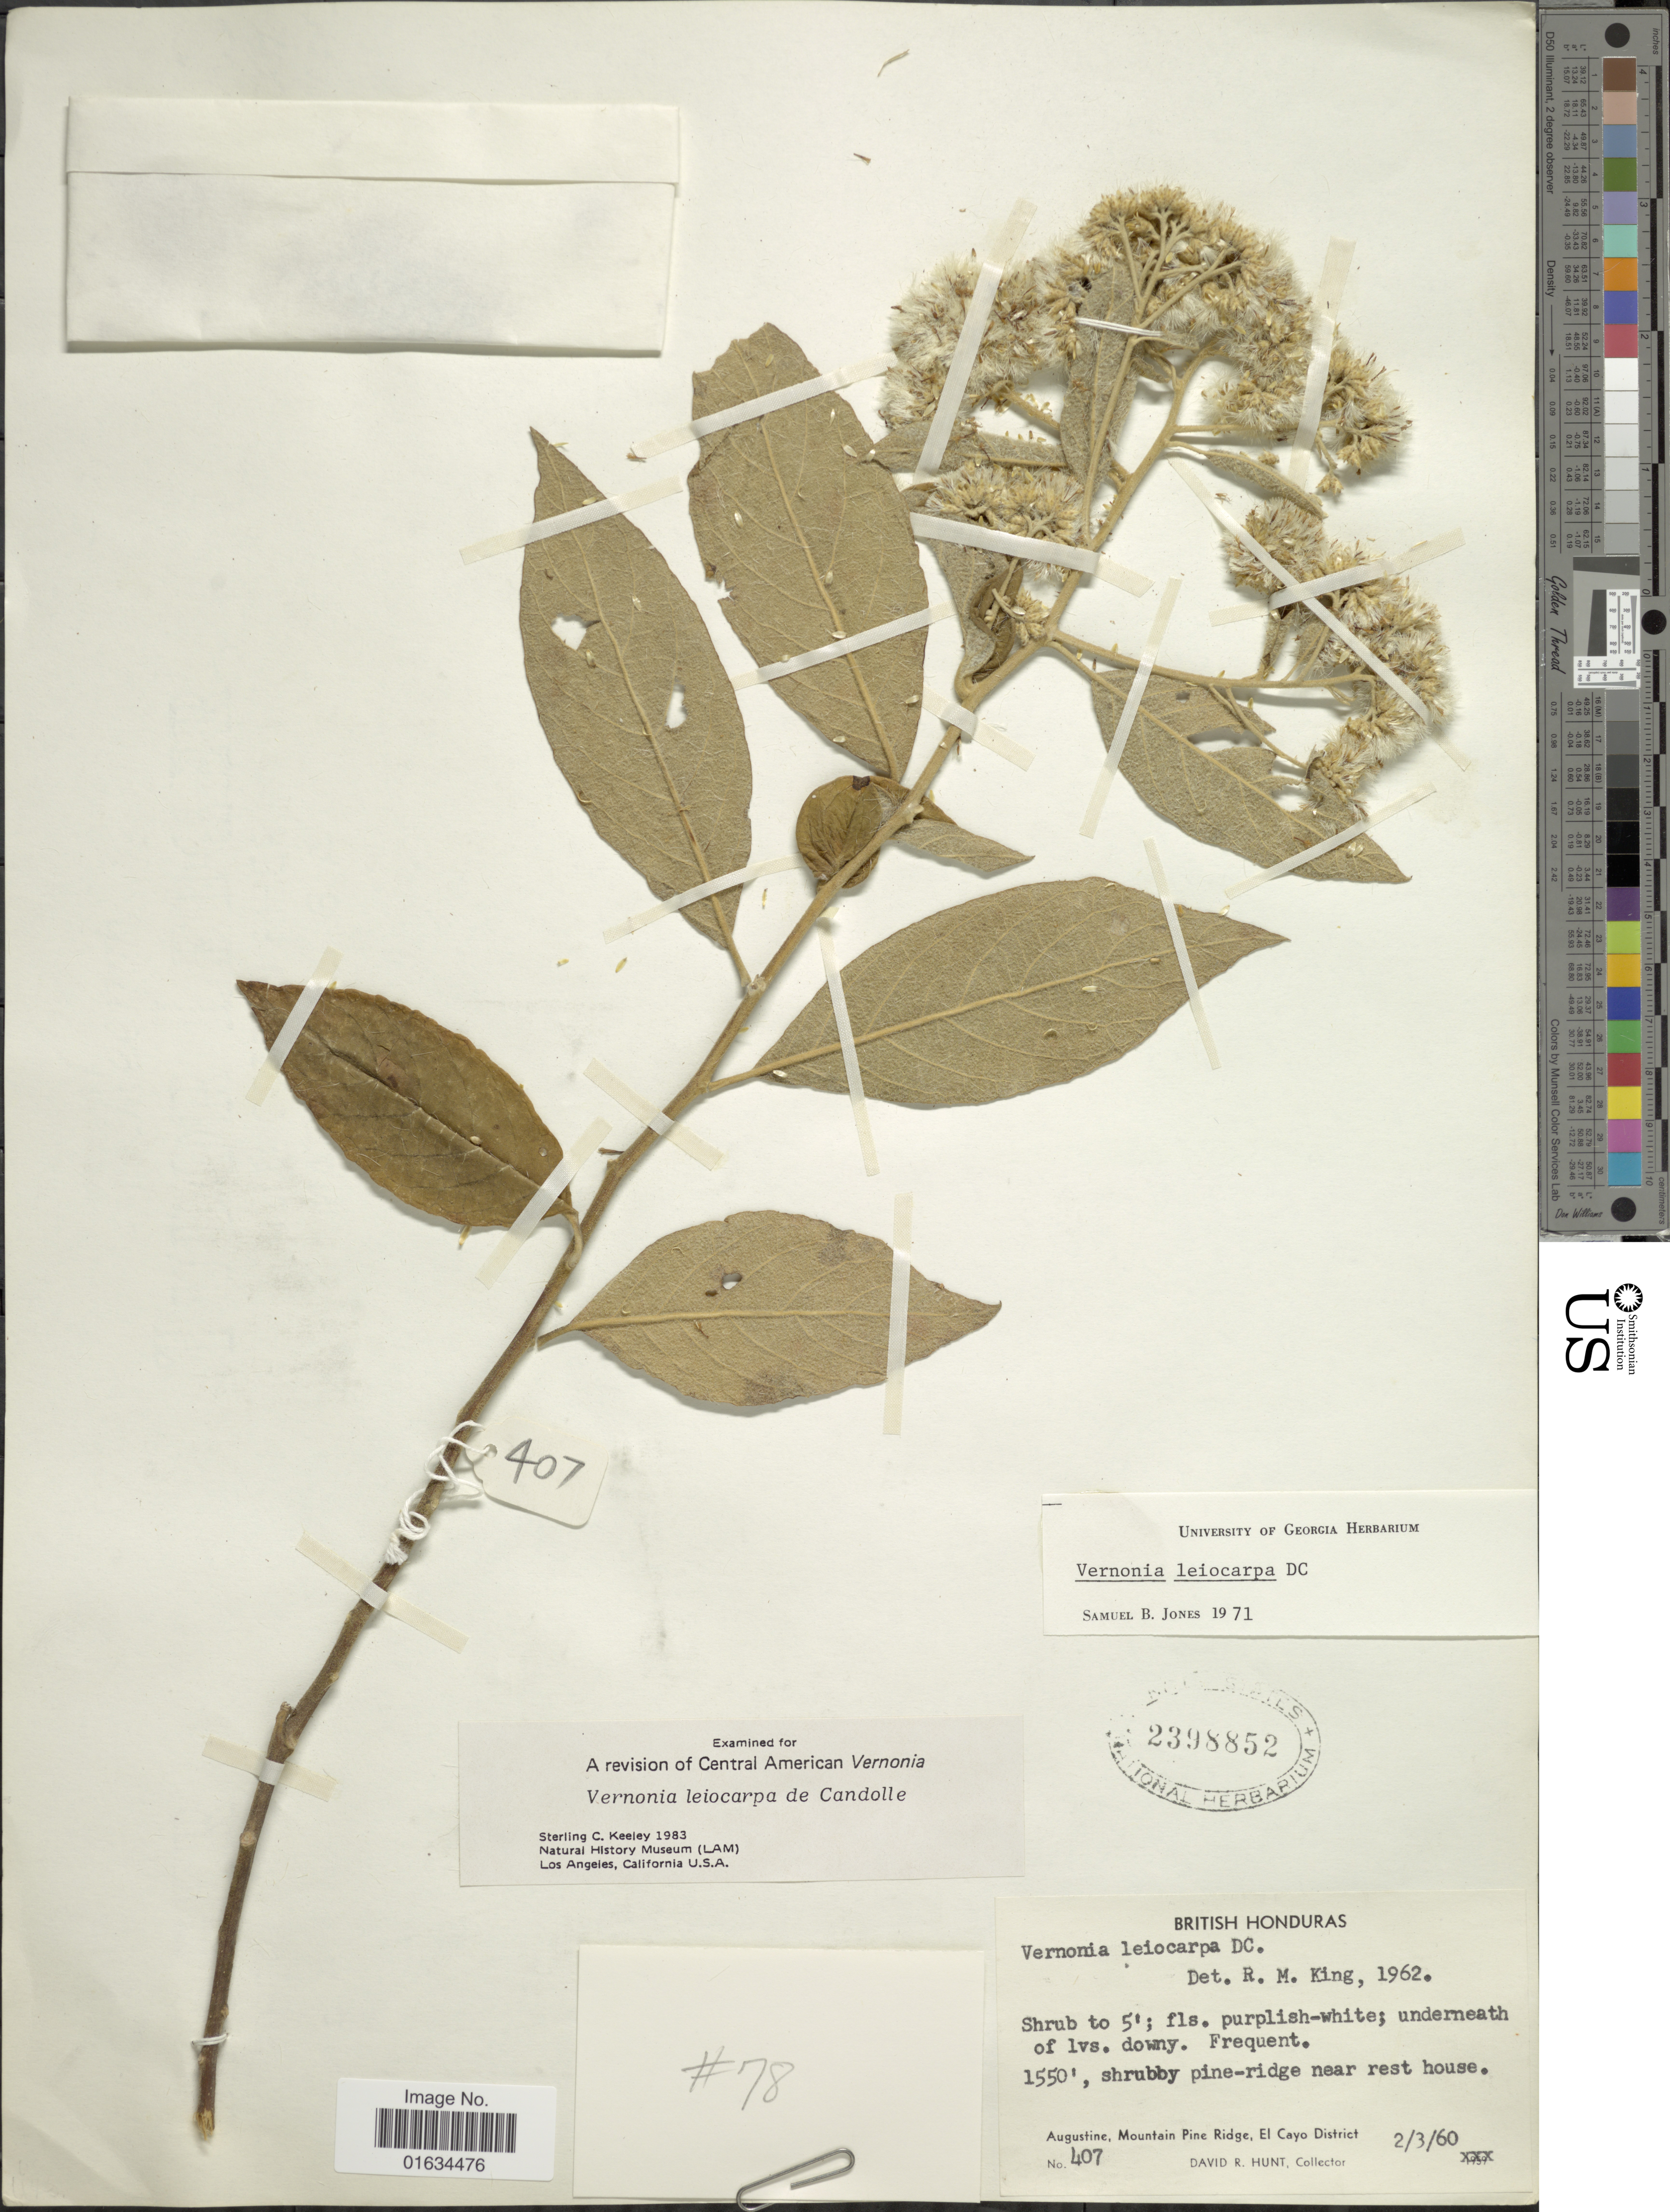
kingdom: Plantae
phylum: Tracheophyta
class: Magnoliopsida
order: Asterales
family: Asteraceae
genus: Eremosis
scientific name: Eremosis leiocarpa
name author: (DC.) Gleason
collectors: D. R. Hunt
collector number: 407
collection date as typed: Transcribed d/m/y: 2/3/60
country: Belize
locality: British Honduras, Augustine, Mountain Rine Ridge, El Cayo District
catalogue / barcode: US 2398852